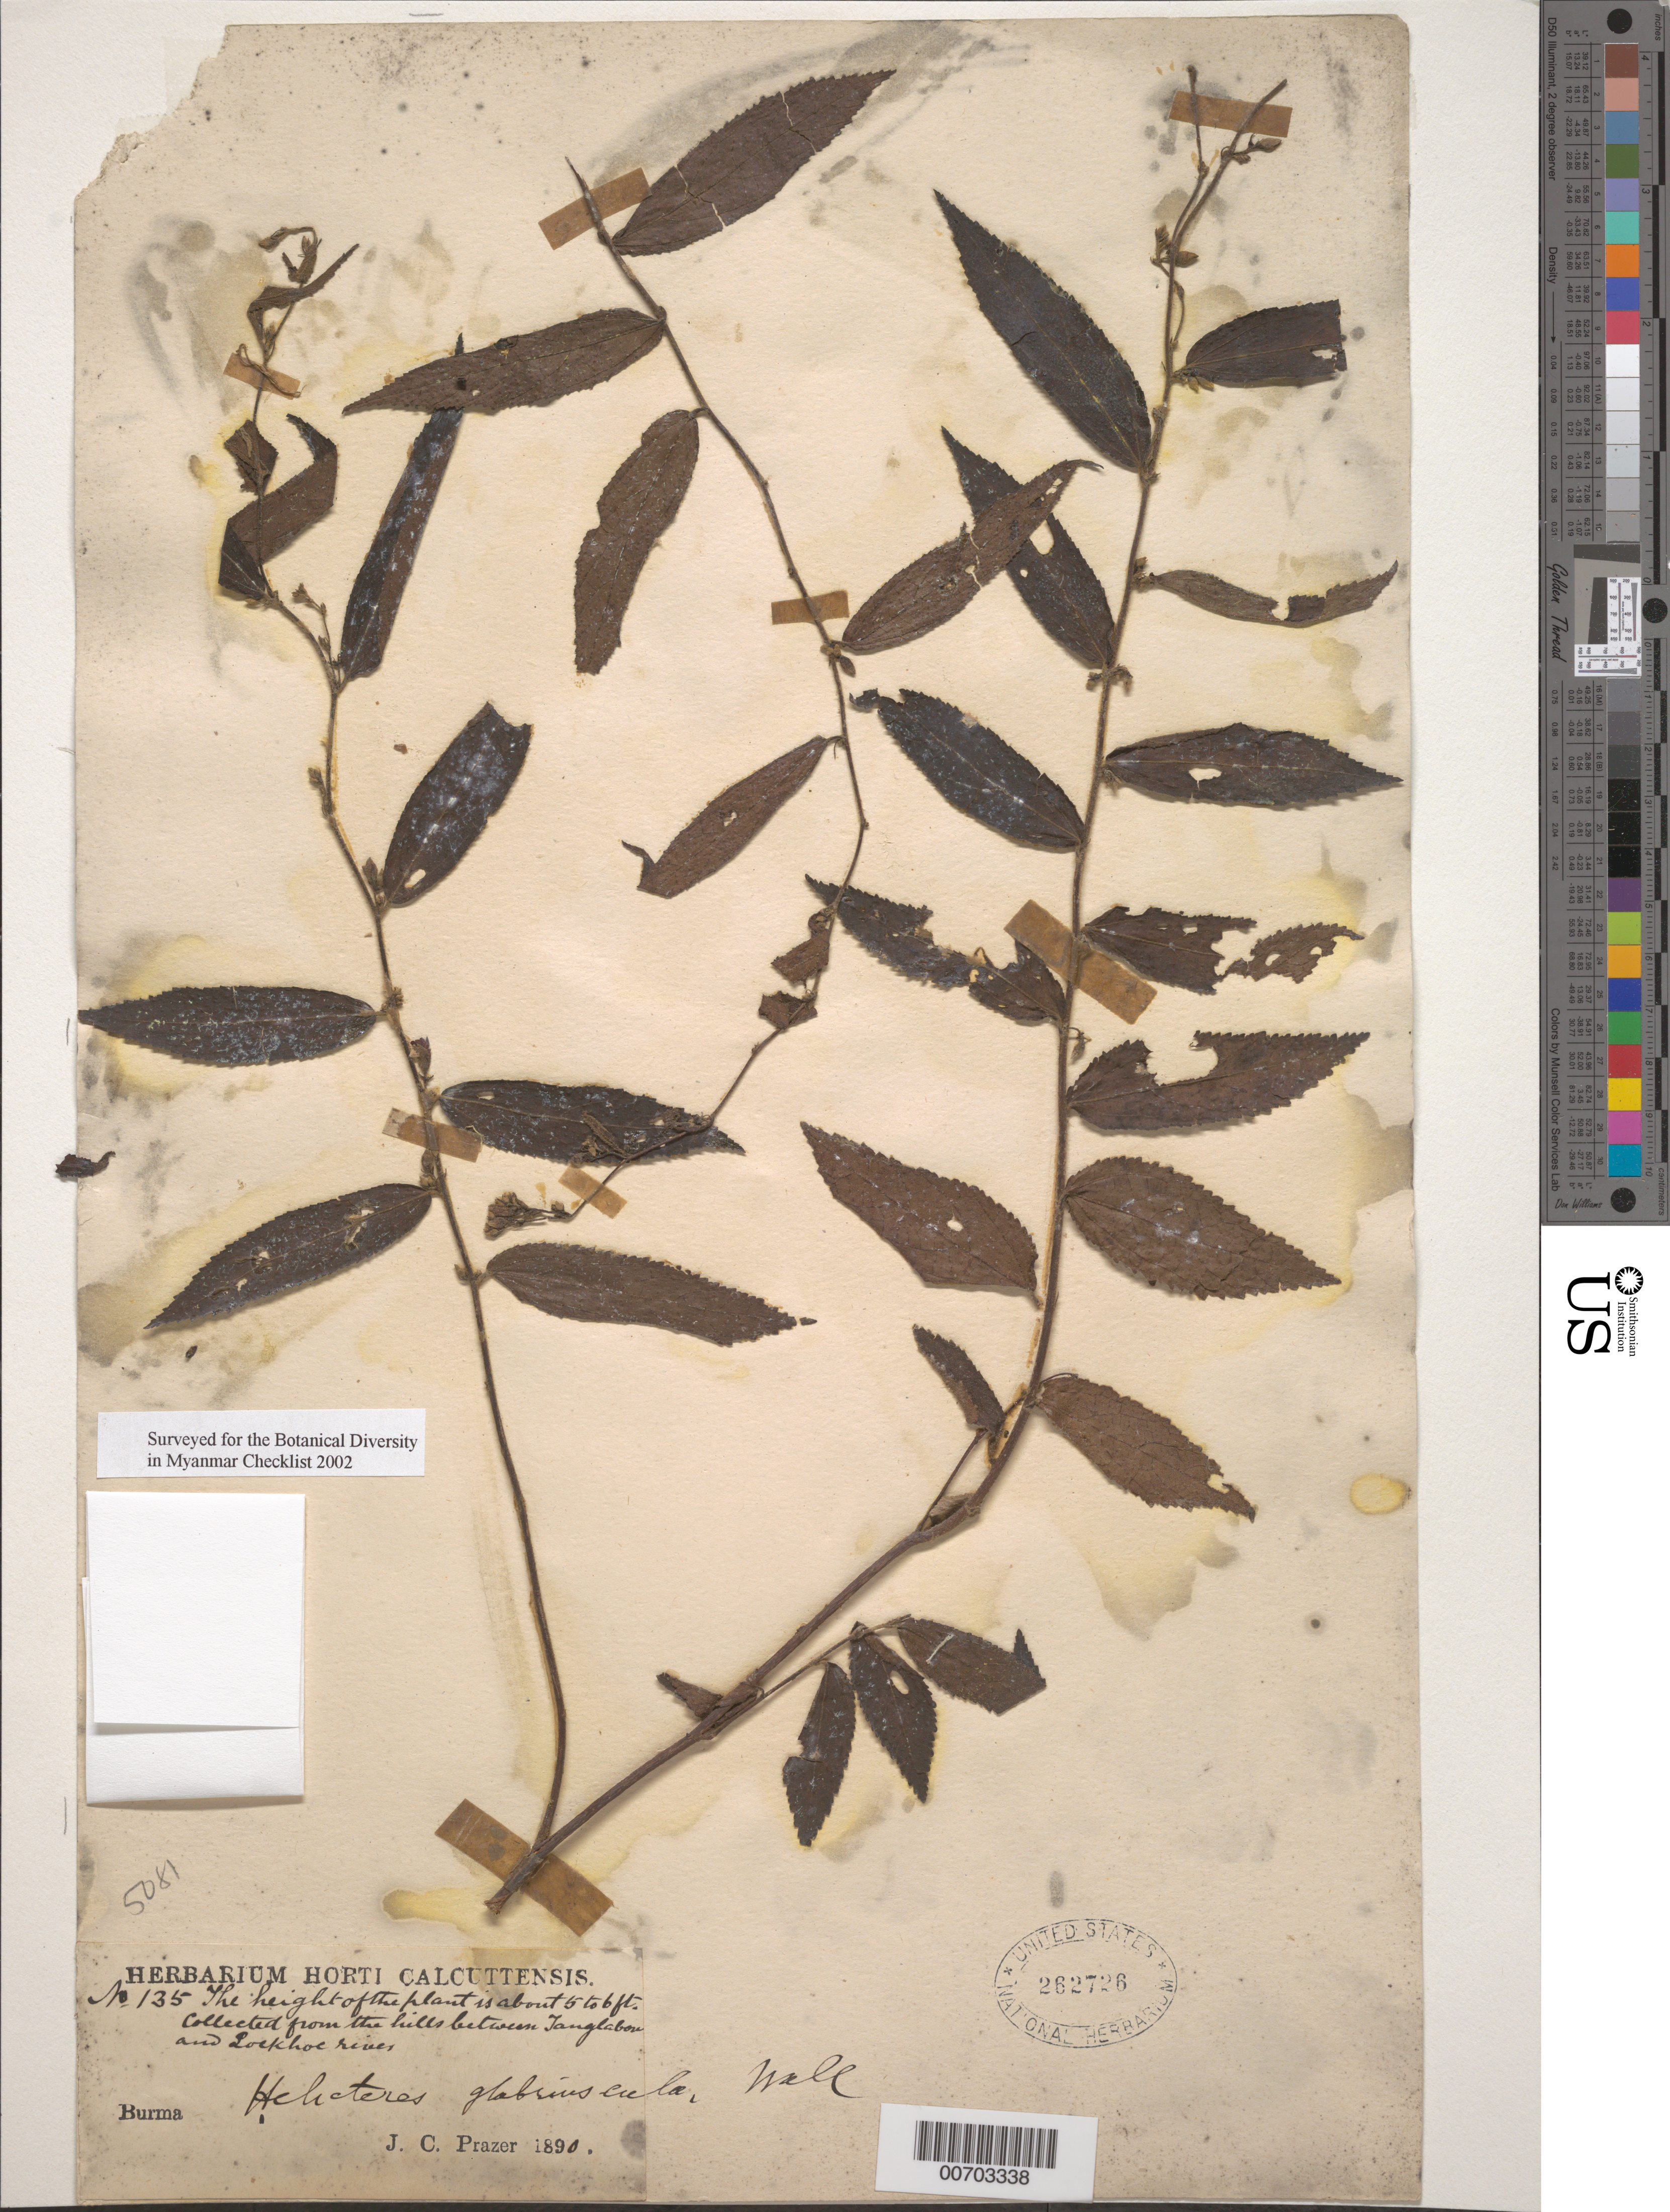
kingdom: Plantae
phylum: Tracheophyta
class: Magnoliopsida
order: Malvales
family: Malvaceae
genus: Helicteres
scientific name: Helicteres glabriuscula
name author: Wall.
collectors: J. Prazer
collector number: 135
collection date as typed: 1890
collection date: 1890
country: Myanmar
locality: Tanglabon to Lockhoe R.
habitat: Hills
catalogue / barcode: US 262726